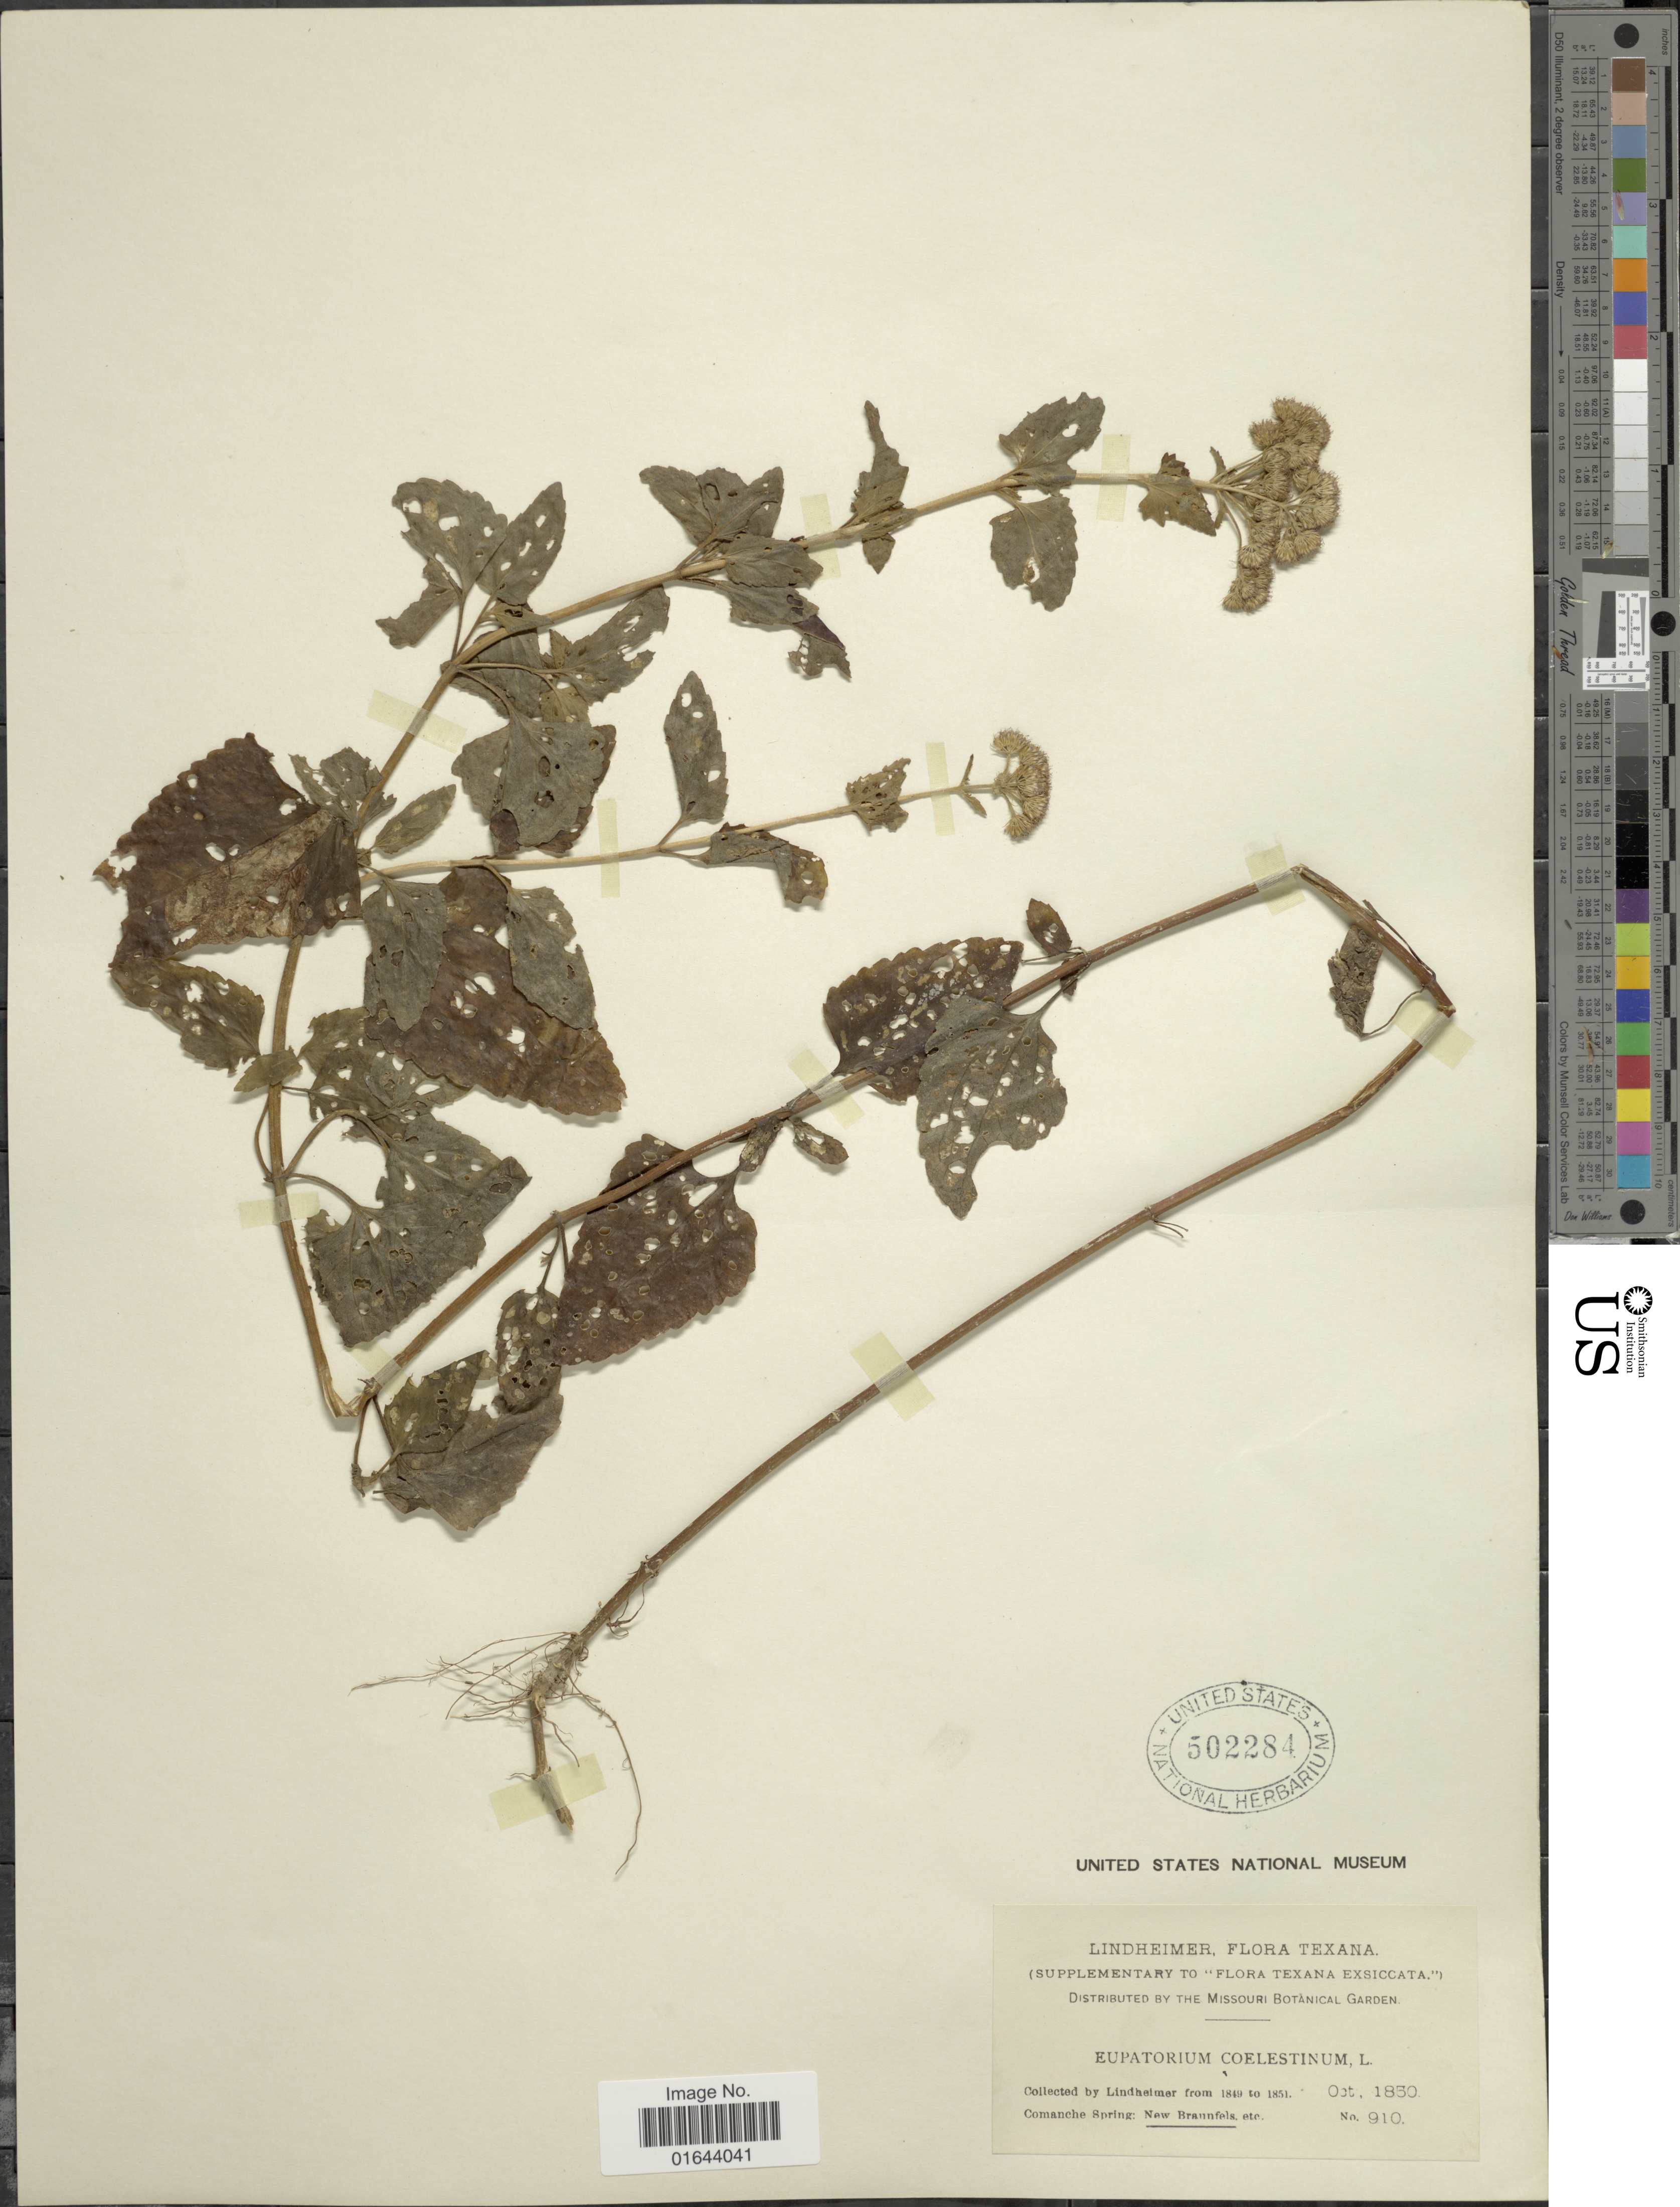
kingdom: Plantae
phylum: Tracheophyta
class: Magnoliopsida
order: Asterales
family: Asteraceae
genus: Conoclinium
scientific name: Conoclinium coelestinum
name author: (L.) DC.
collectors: -. Lindheimer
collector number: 910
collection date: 1850-10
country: United States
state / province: Texas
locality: Comanche Spring: New Braunfels etc.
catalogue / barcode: US 502284